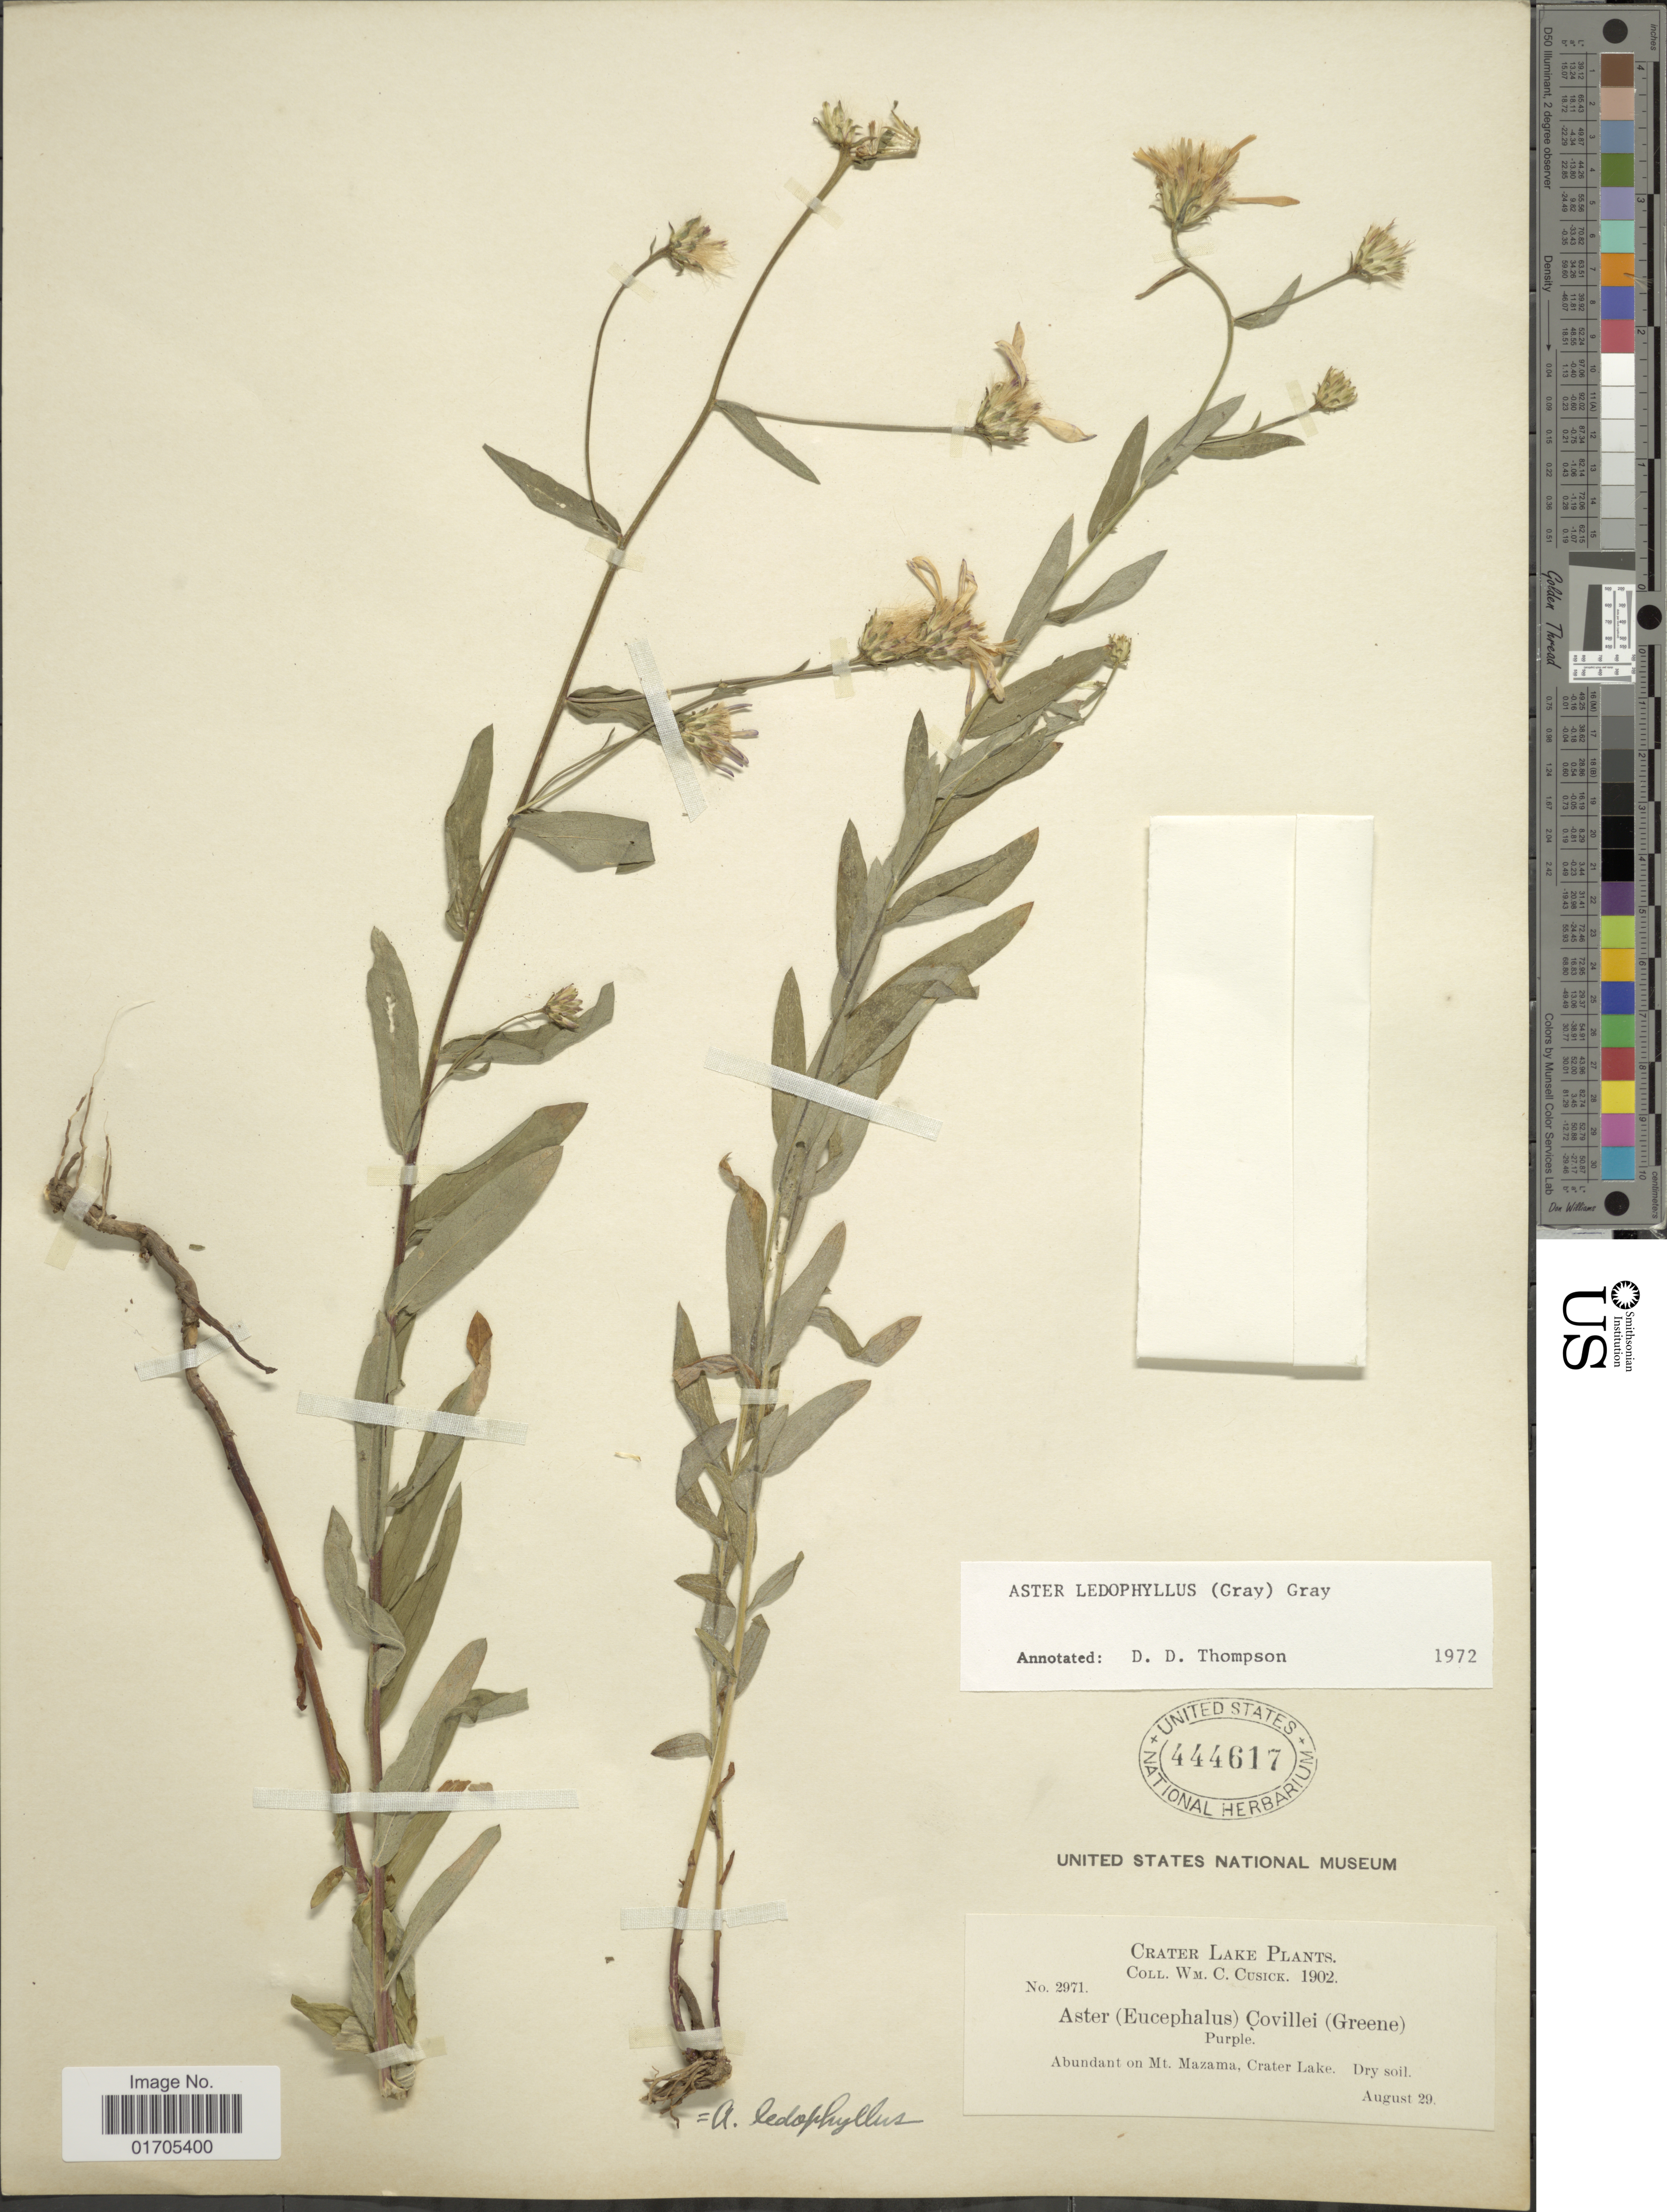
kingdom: Plantae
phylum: Tracheophyta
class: Magnoliopsida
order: Asterales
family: Asteraceae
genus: Eucephalus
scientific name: Eucephalus ledophyllus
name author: (A. Gray) Greene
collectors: W. C. Cusick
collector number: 2971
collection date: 1902-08-29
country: United States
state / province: Oregon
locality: Crater Lake. Abundant on Mt. Mazama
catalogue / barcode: US 444617